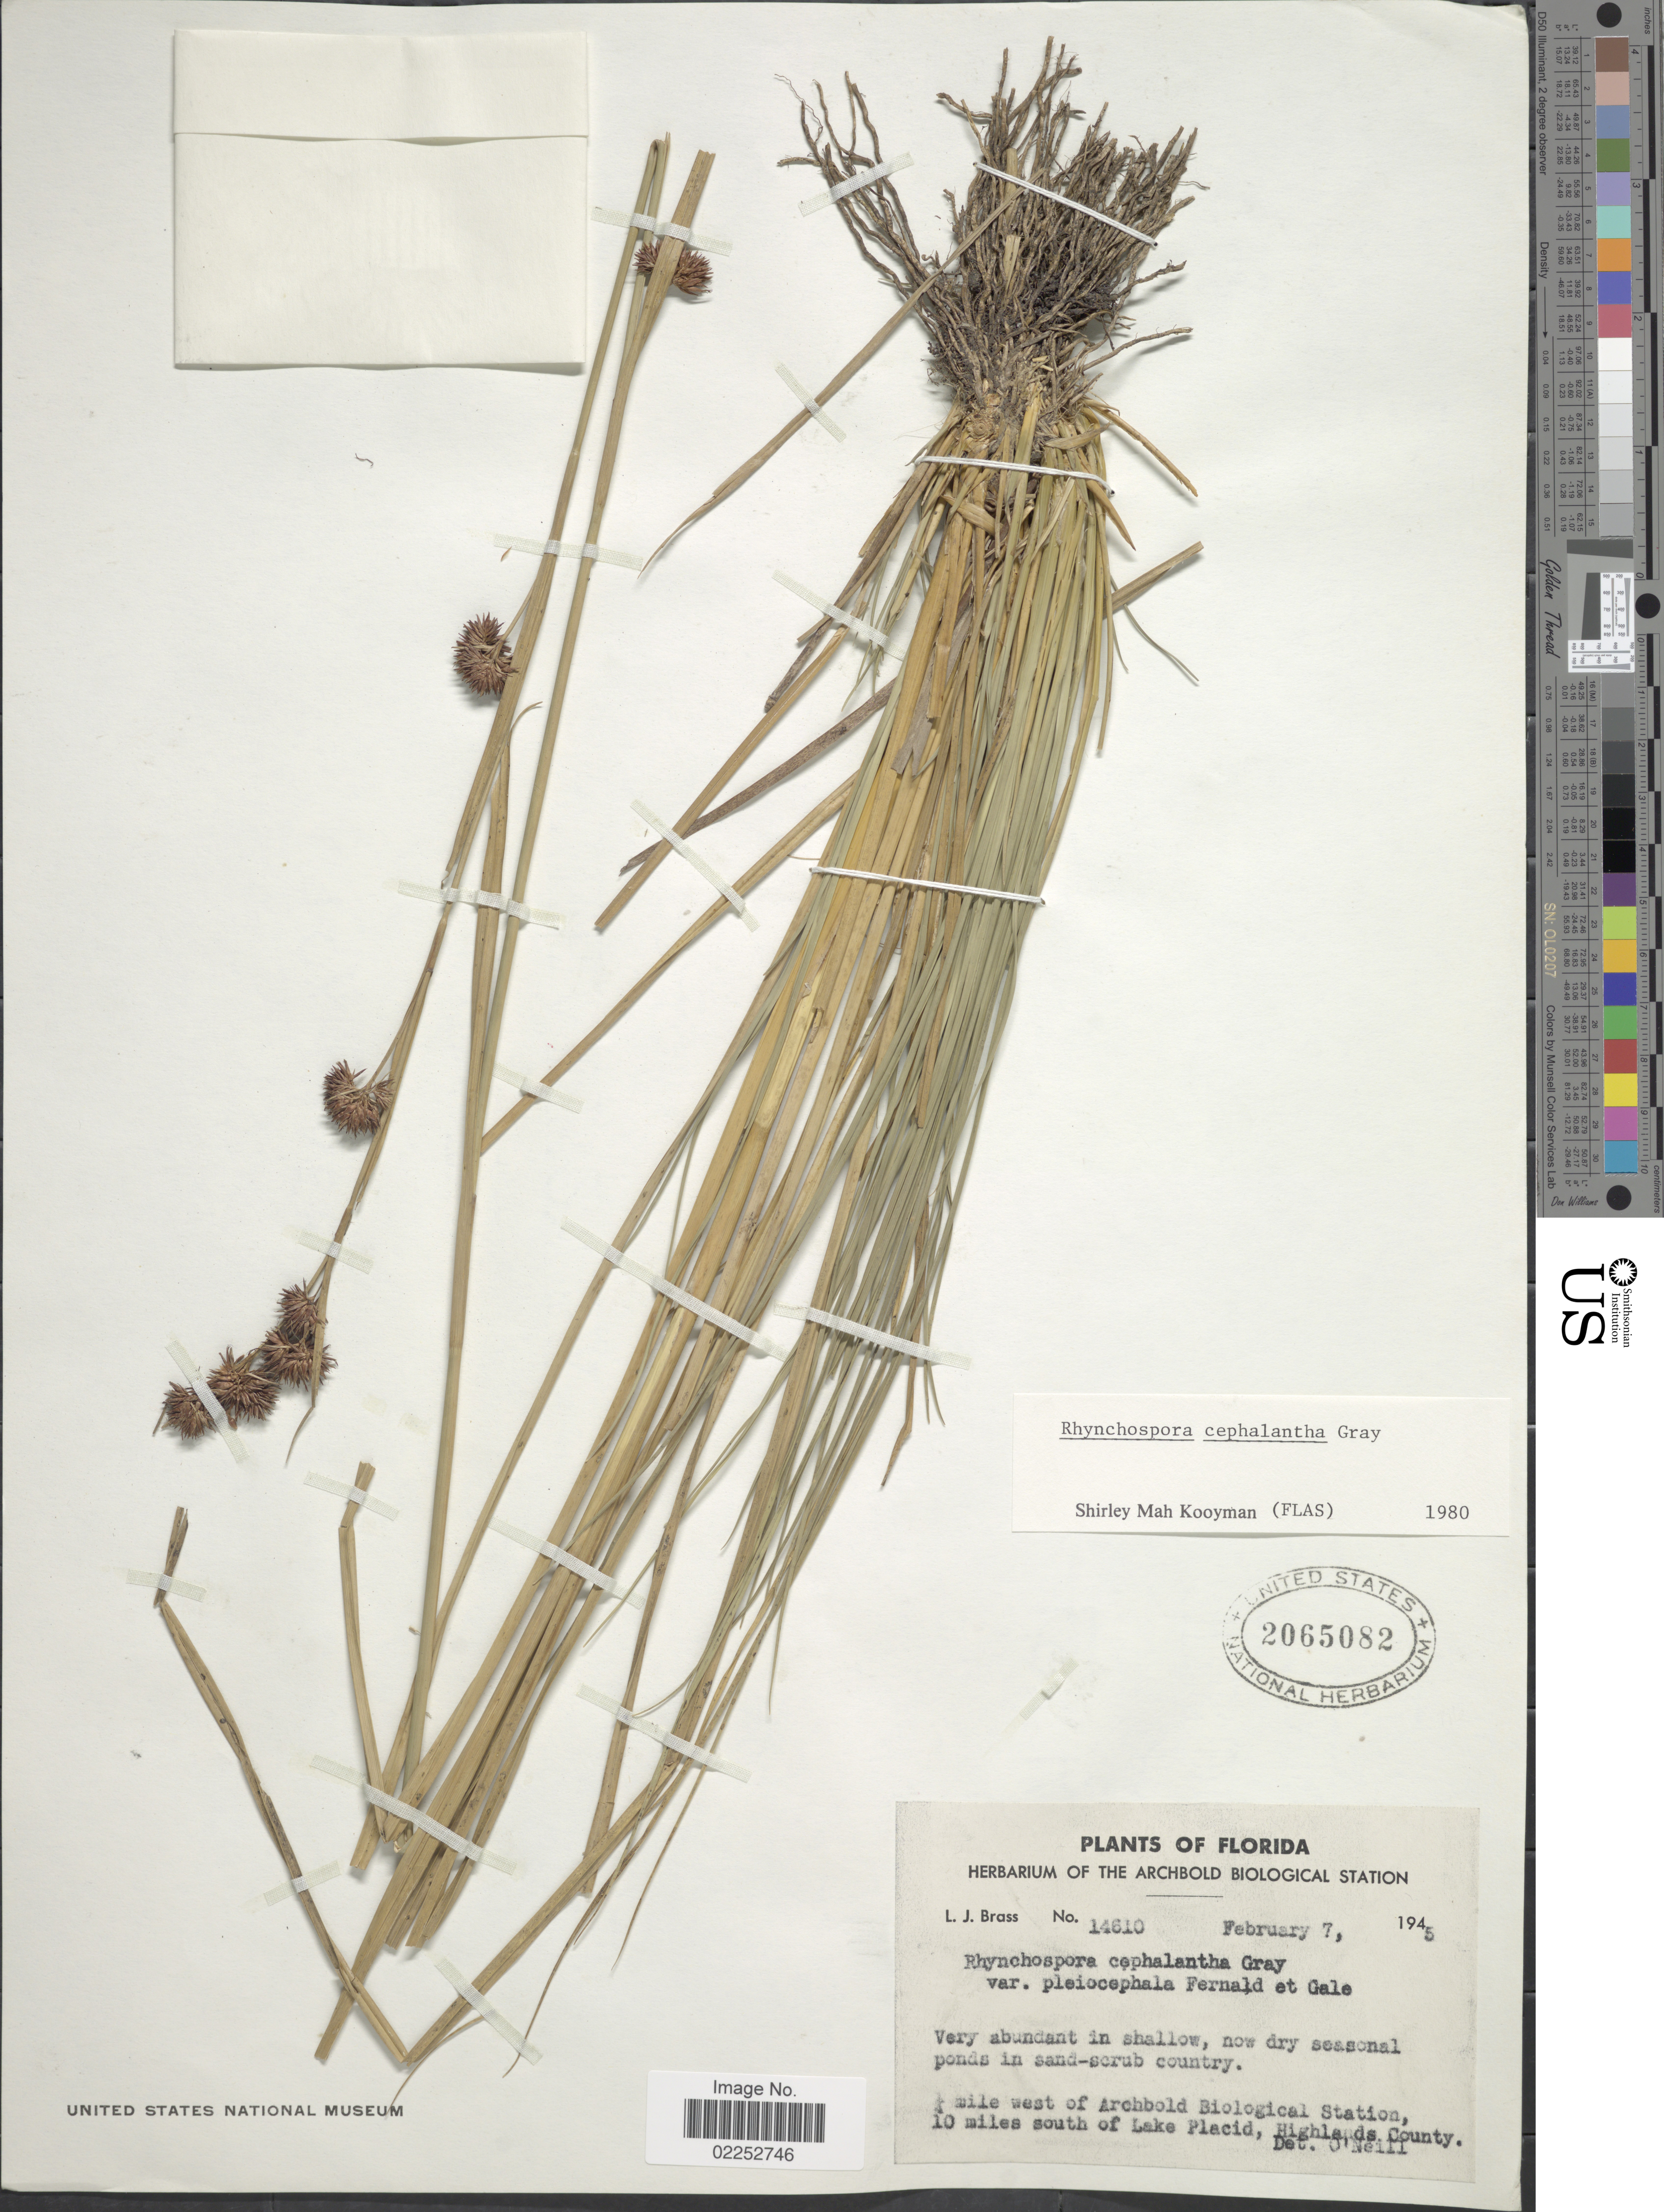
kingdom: Plantae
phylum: Tracheophyta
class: Liliopsida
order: Poales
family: Cyperaceae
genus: Rhynchospora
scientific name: Rhynchospora cephalantha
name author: A. Gray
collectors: L. J. Brass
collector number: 14610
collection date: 1945-02-07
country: United States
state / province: Florida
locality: ¼ mile west of Archbold Biological Station, 10 miles south of Lake Placid, Highlands County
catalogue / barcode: US 2065082